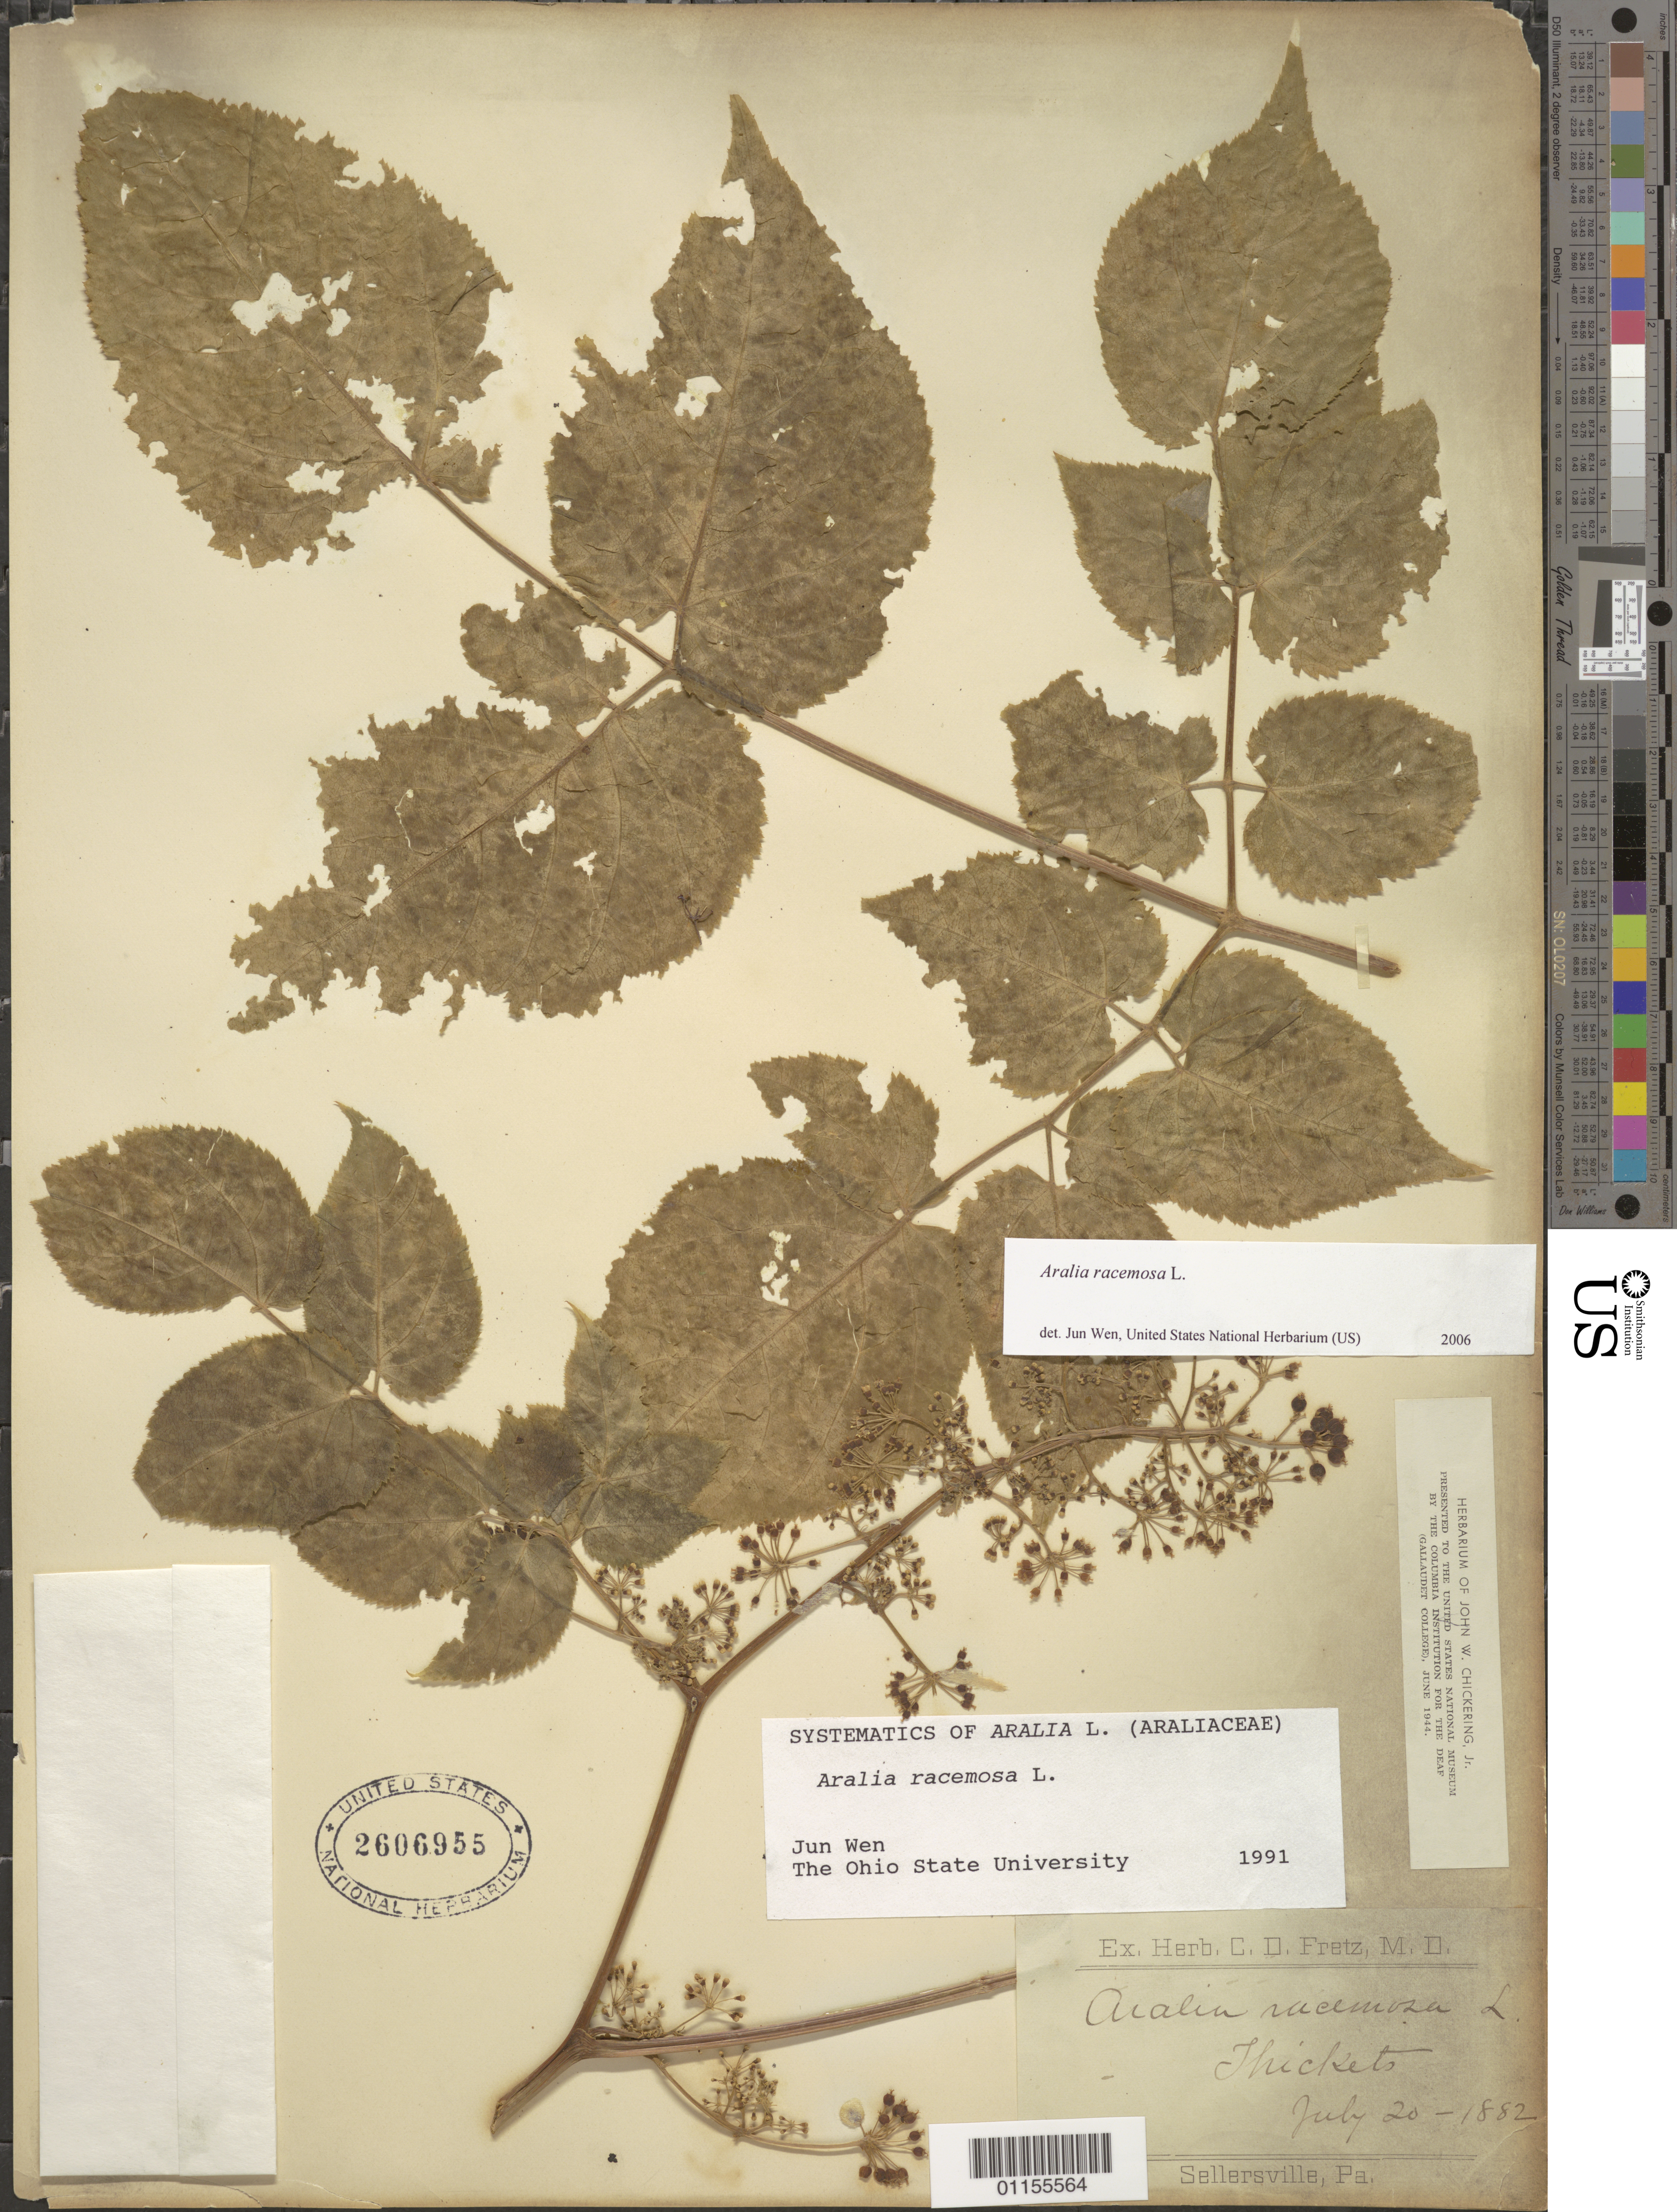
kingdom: Plantae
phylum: Tracheophyta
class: Magnoliopsida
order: Apiales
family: Araliaceae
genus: Aralia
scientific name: Aralia racemosa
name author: L.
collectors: ex herb. C.D. Fretz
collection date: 1882-07-20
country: United States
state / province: Pennsylvania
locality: Sellersville.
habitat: Thickets.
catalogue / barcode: US 2606955